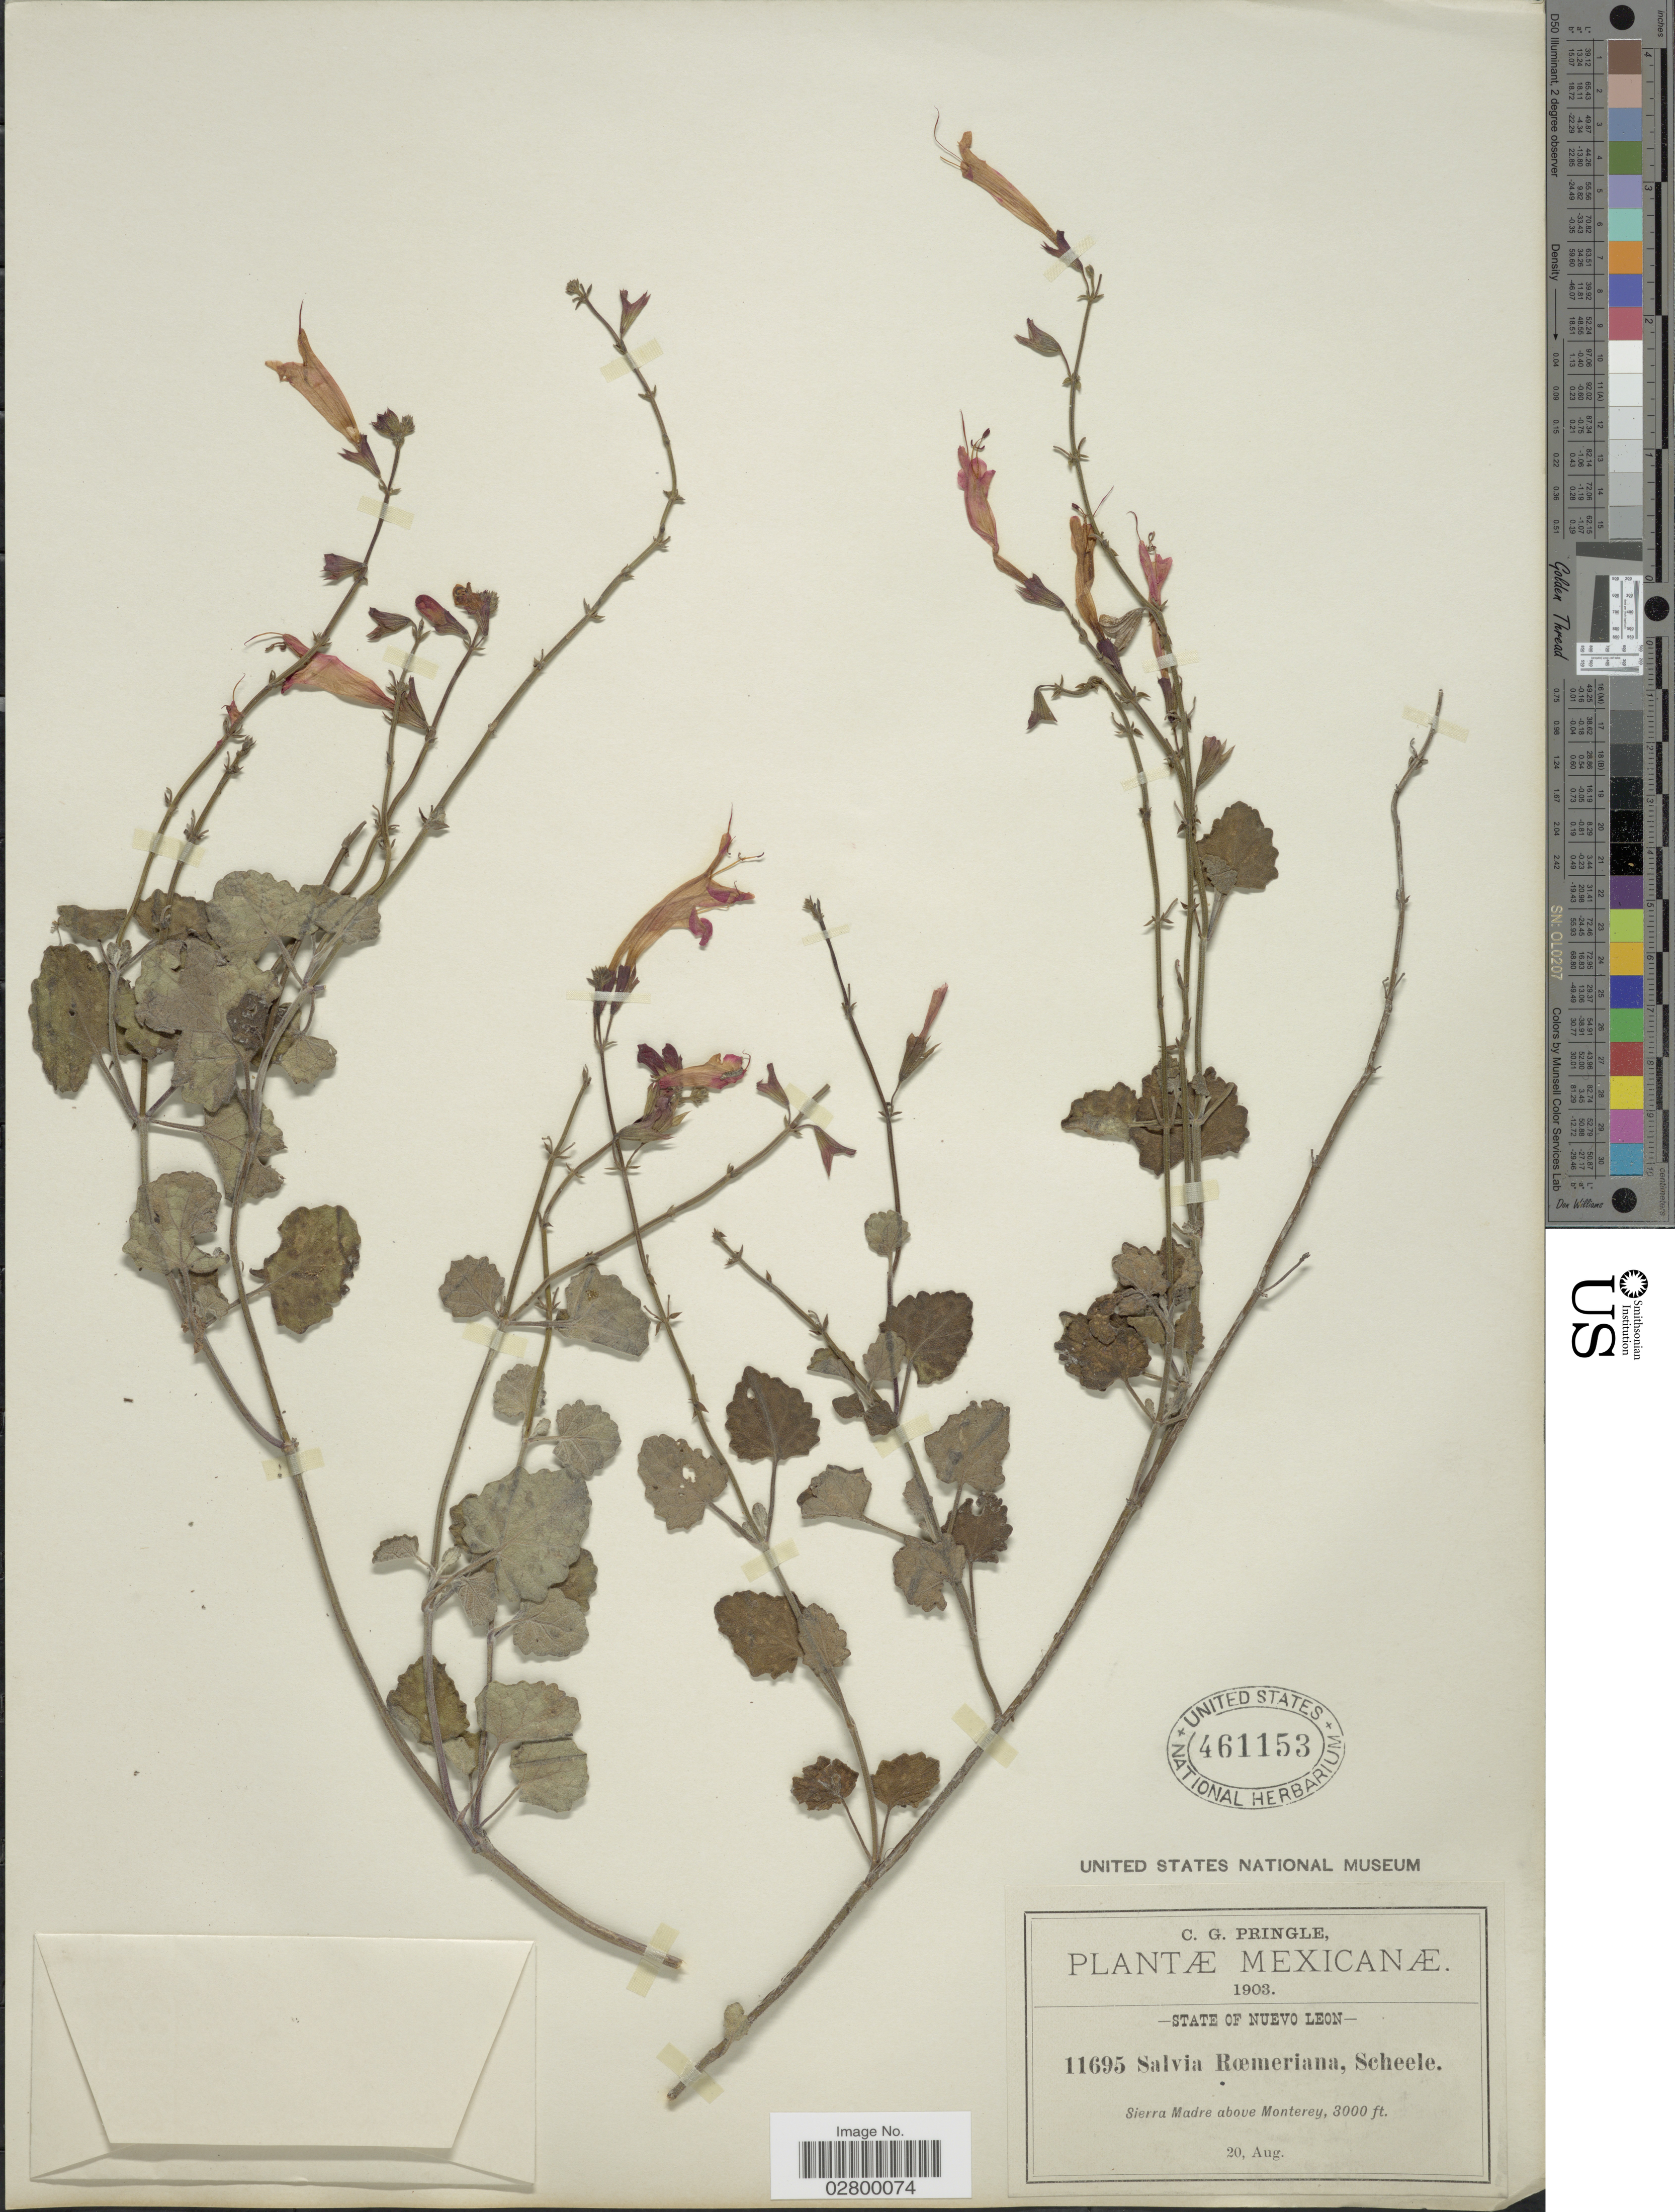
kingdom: Plantae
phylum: Tracheophyta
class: Magnoliopsida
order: Lamiales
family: Lamiaceae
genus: Salvia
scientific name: Salvia roemeriana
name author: Scheele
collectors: C. G. Pringle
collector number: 11695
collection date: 1903-08-20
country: Mexico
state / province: Nuevo León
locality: Sierra Madre above Monterey.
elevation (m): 914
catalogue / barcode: US 461153